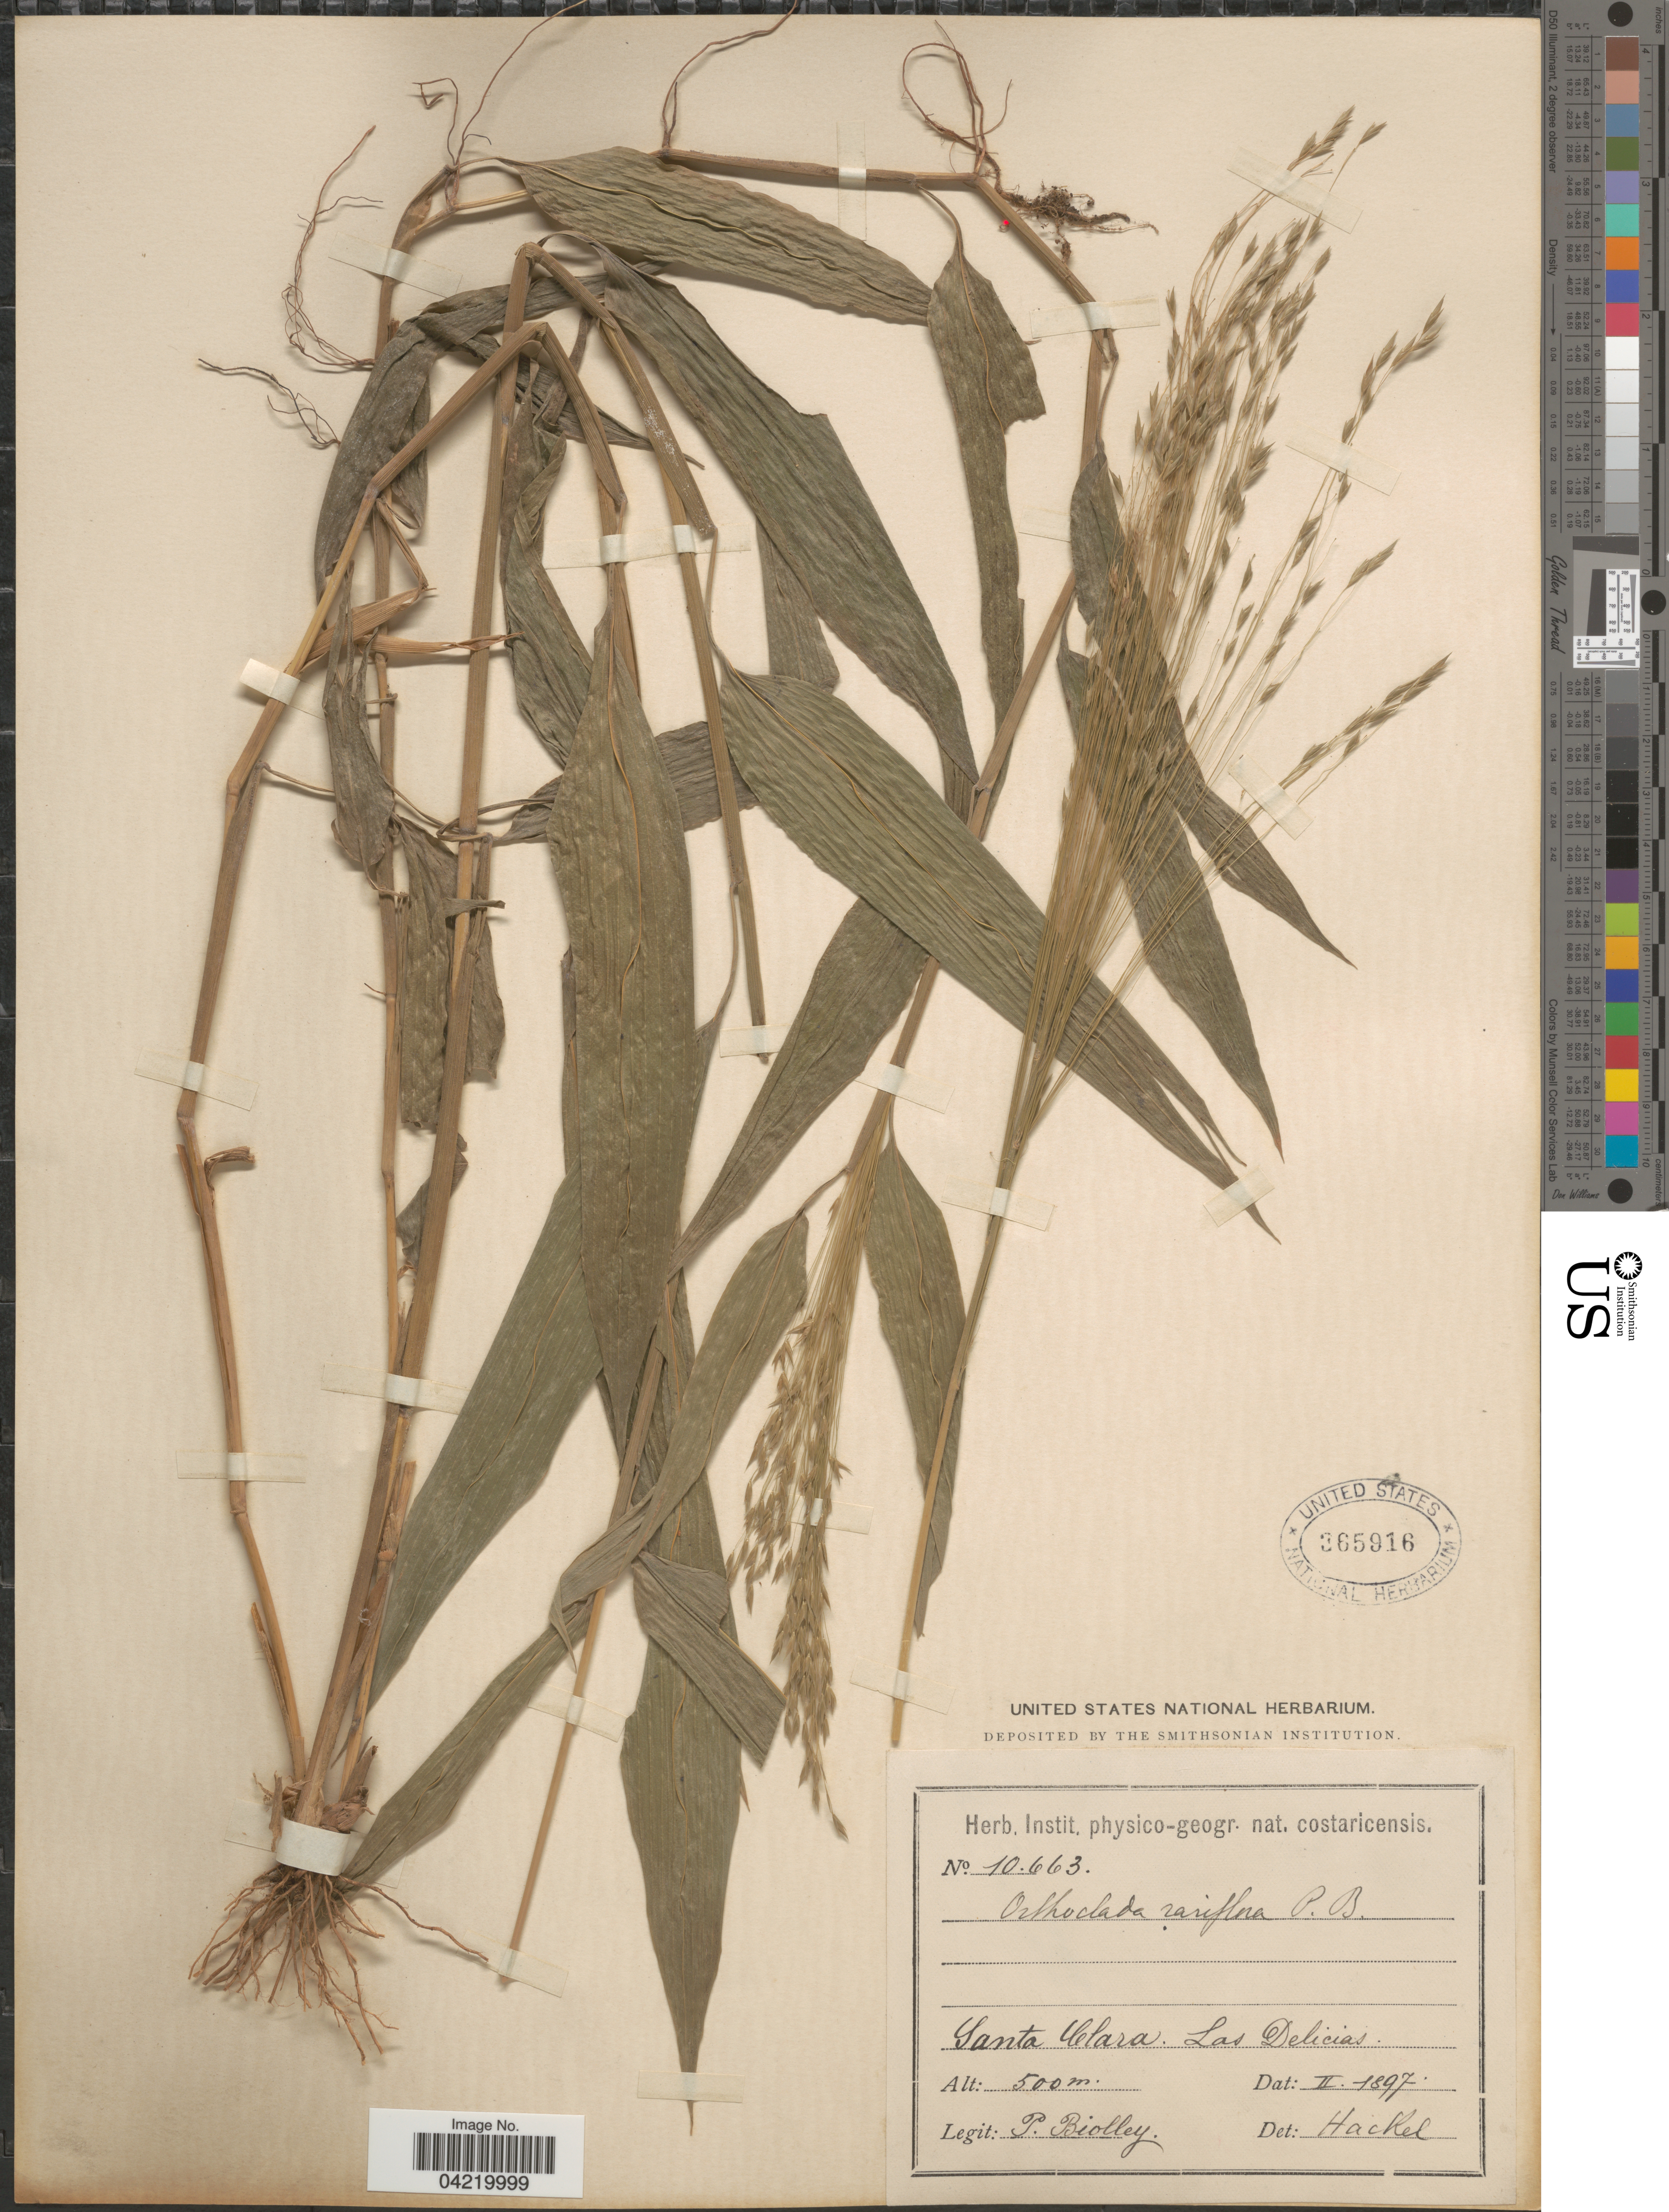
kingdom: Plantae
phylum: Tracheophyta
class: Liliopsida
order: Poales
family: Poaceae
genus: Orthoclada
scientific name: Orthoclada laxa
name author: P. Beauv.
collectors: P. Biolley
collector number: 10663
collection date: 1897-02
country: Costa Rica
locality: Santa Clara. Las Delicias.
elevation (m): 500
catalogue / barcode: US 365916